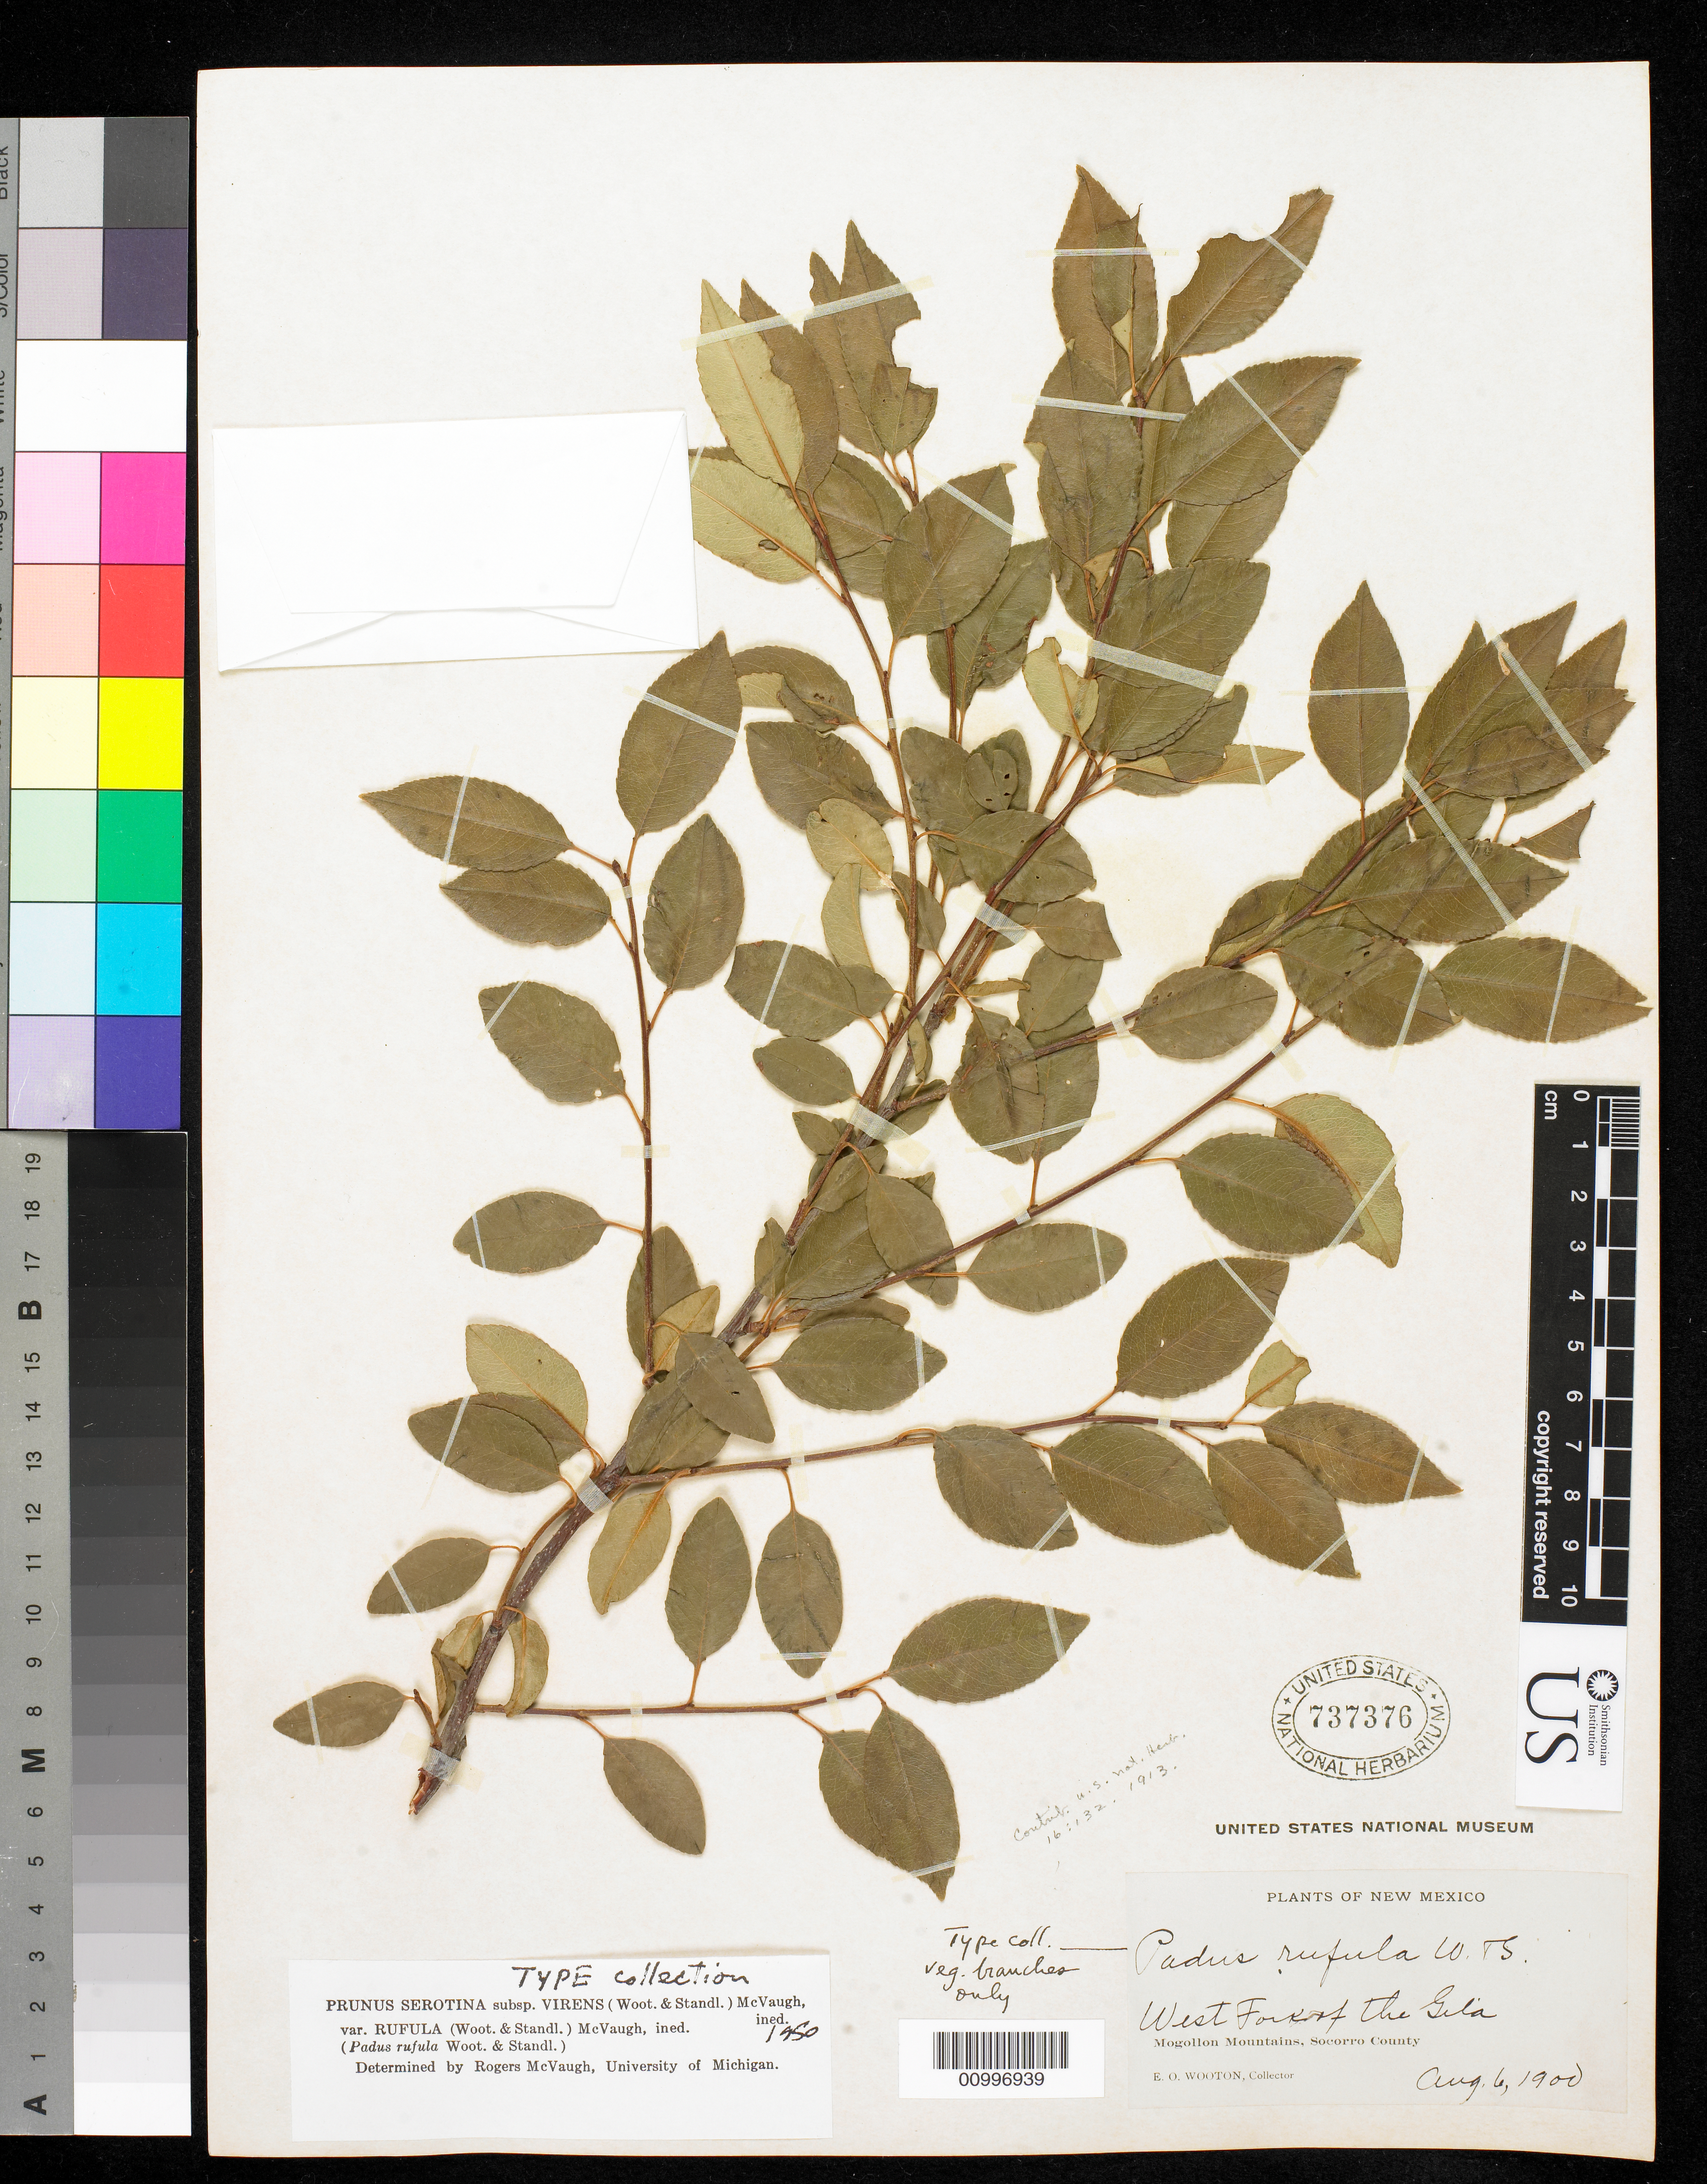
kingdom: Plantae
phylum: Tracheophyta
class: Magnoliopsida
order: Rosales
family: Rosaceae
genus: Padus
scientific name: Padus rufula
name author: Wooton & Standl.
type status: Isotype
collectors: E. O. Wooton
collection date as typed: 06 Aug 1900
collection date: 1900-08-06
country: United States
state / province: New Mexico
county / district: Socorro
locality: Mogollon Mountains; West Fork of the Gila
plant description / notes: Protologue cites US sheet no. 563898 as holotype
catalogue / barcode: US 737376